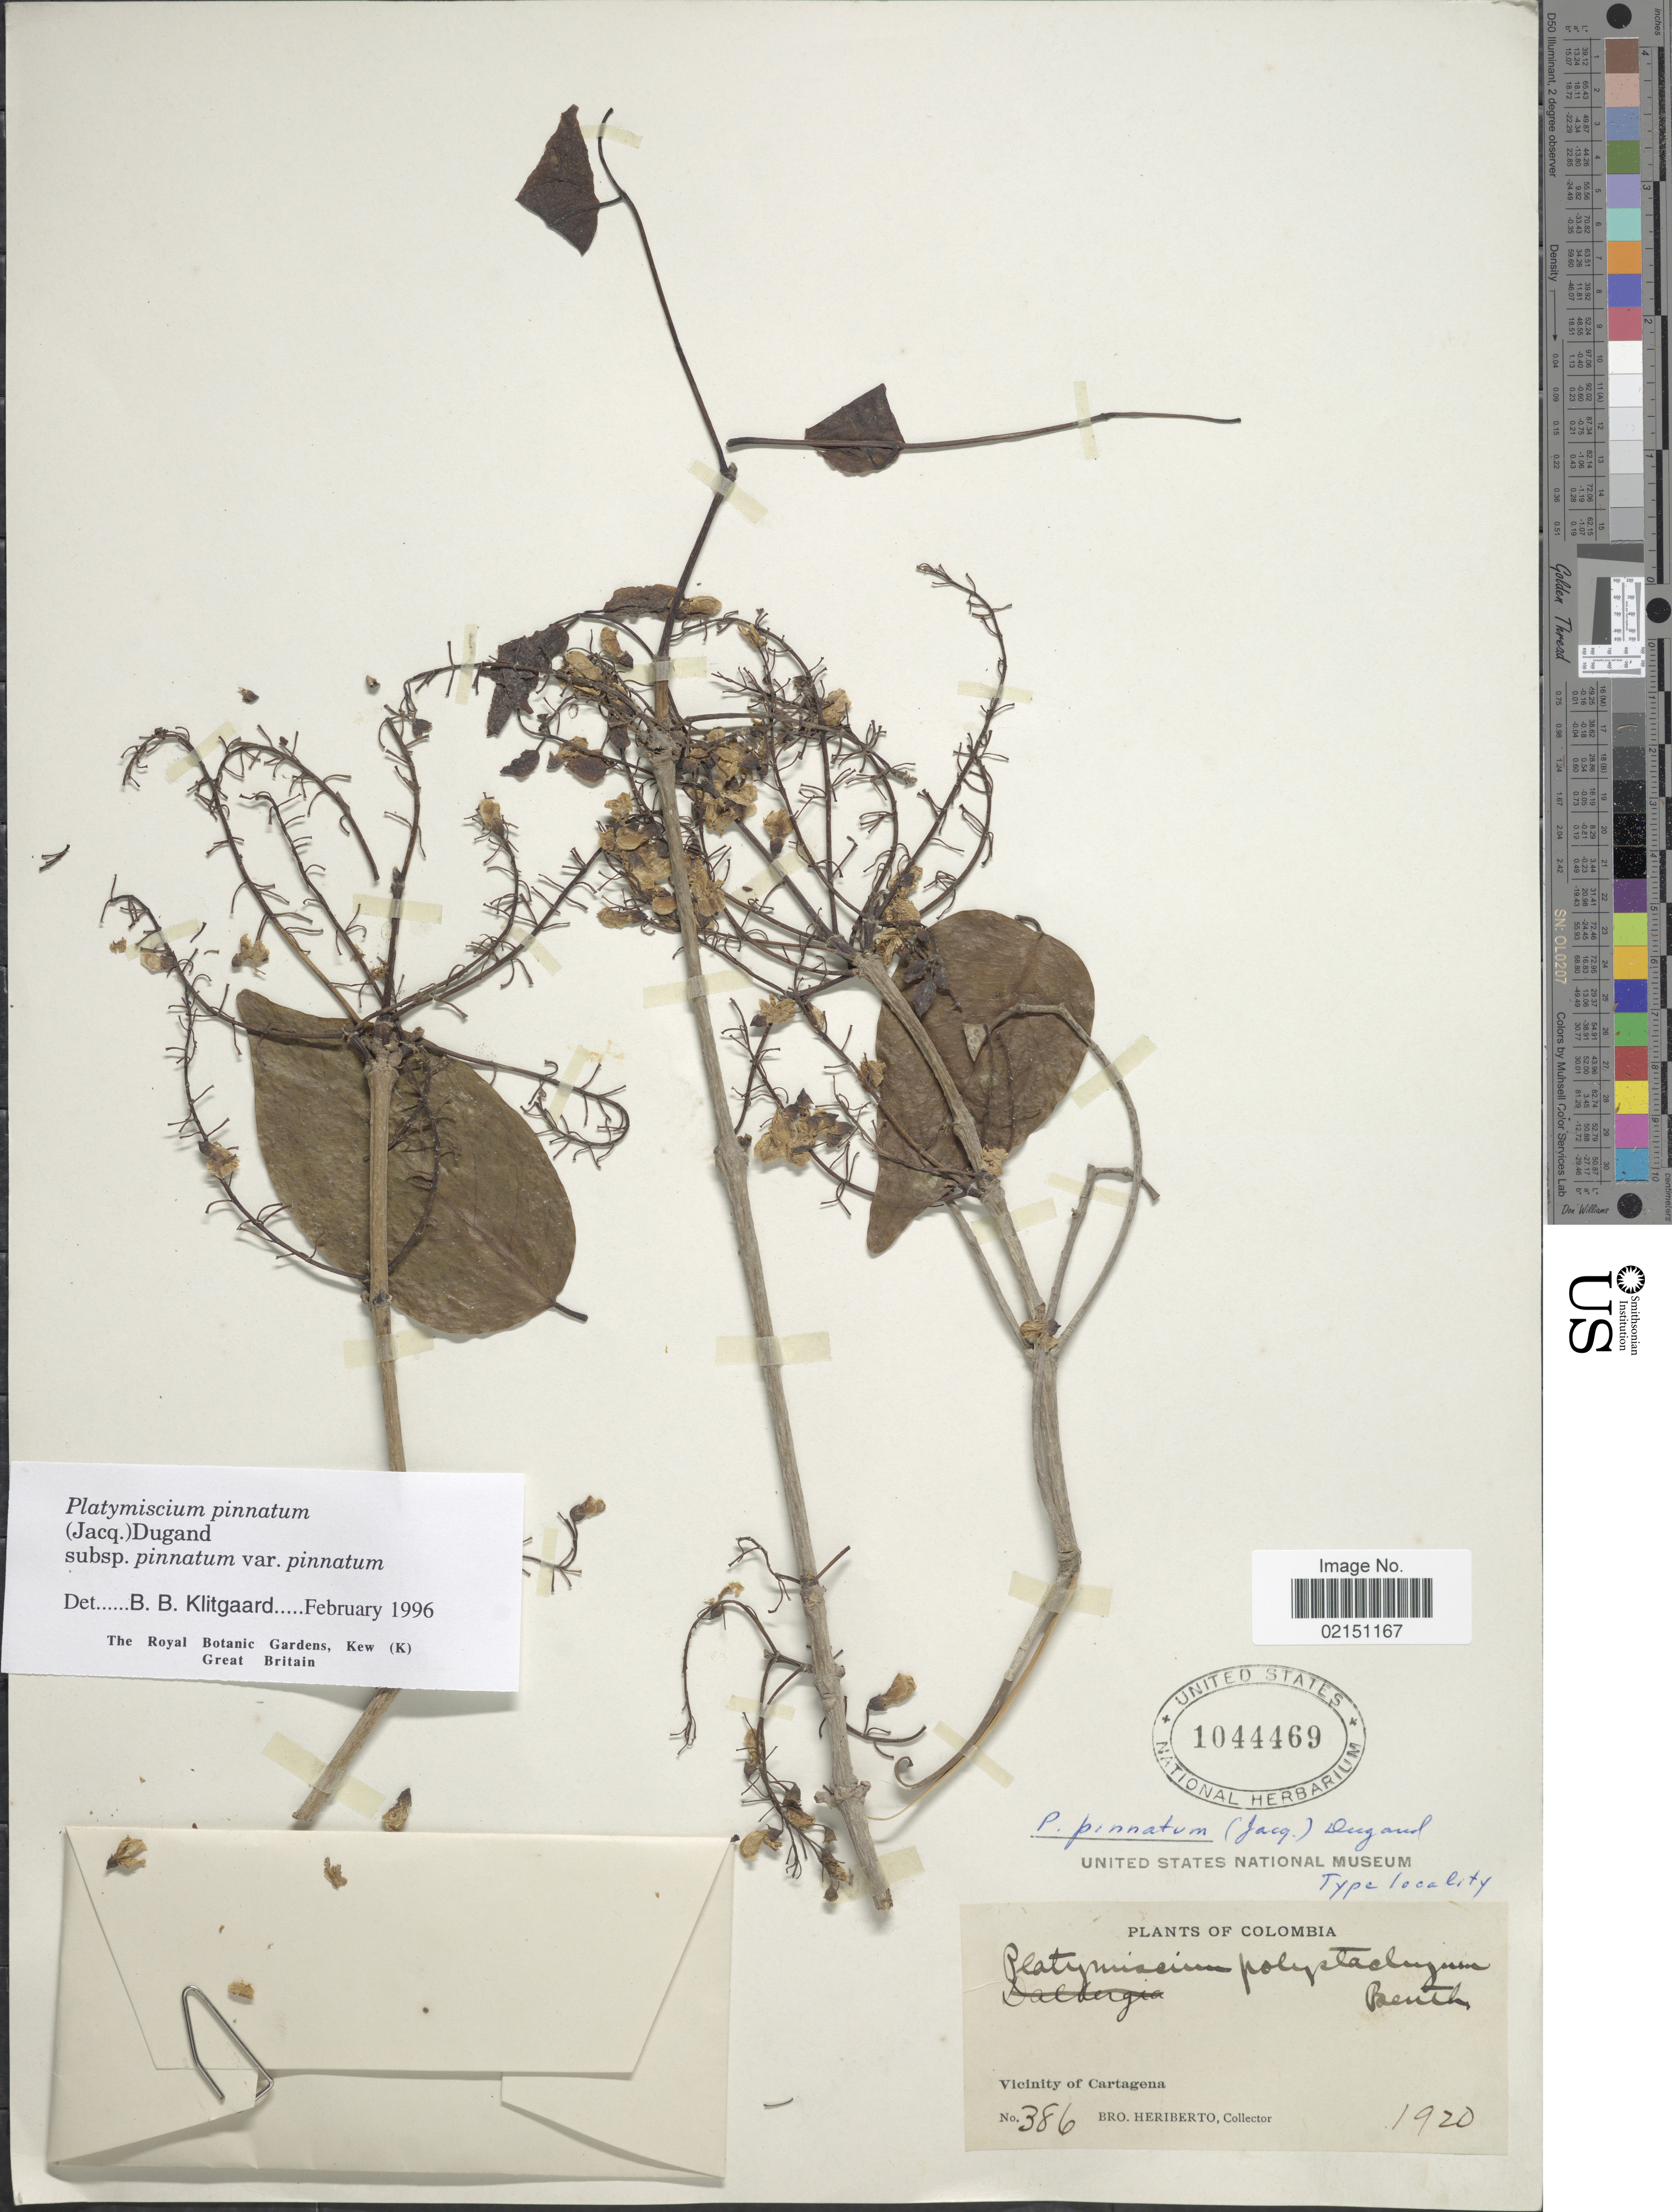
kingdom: Plantae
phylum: Tracheophyta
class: Magnoliopsida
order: Fabales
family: Fabaceae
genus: Platymiscium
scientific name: Platymiscium pinnatum var. pinnatum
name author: (Jacq.)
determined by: Klitgaard, B. B.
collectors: B. Heriberto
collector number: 386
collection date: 1920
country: Colombia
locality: Vicinity of Cartagena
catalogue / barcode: US 1044469